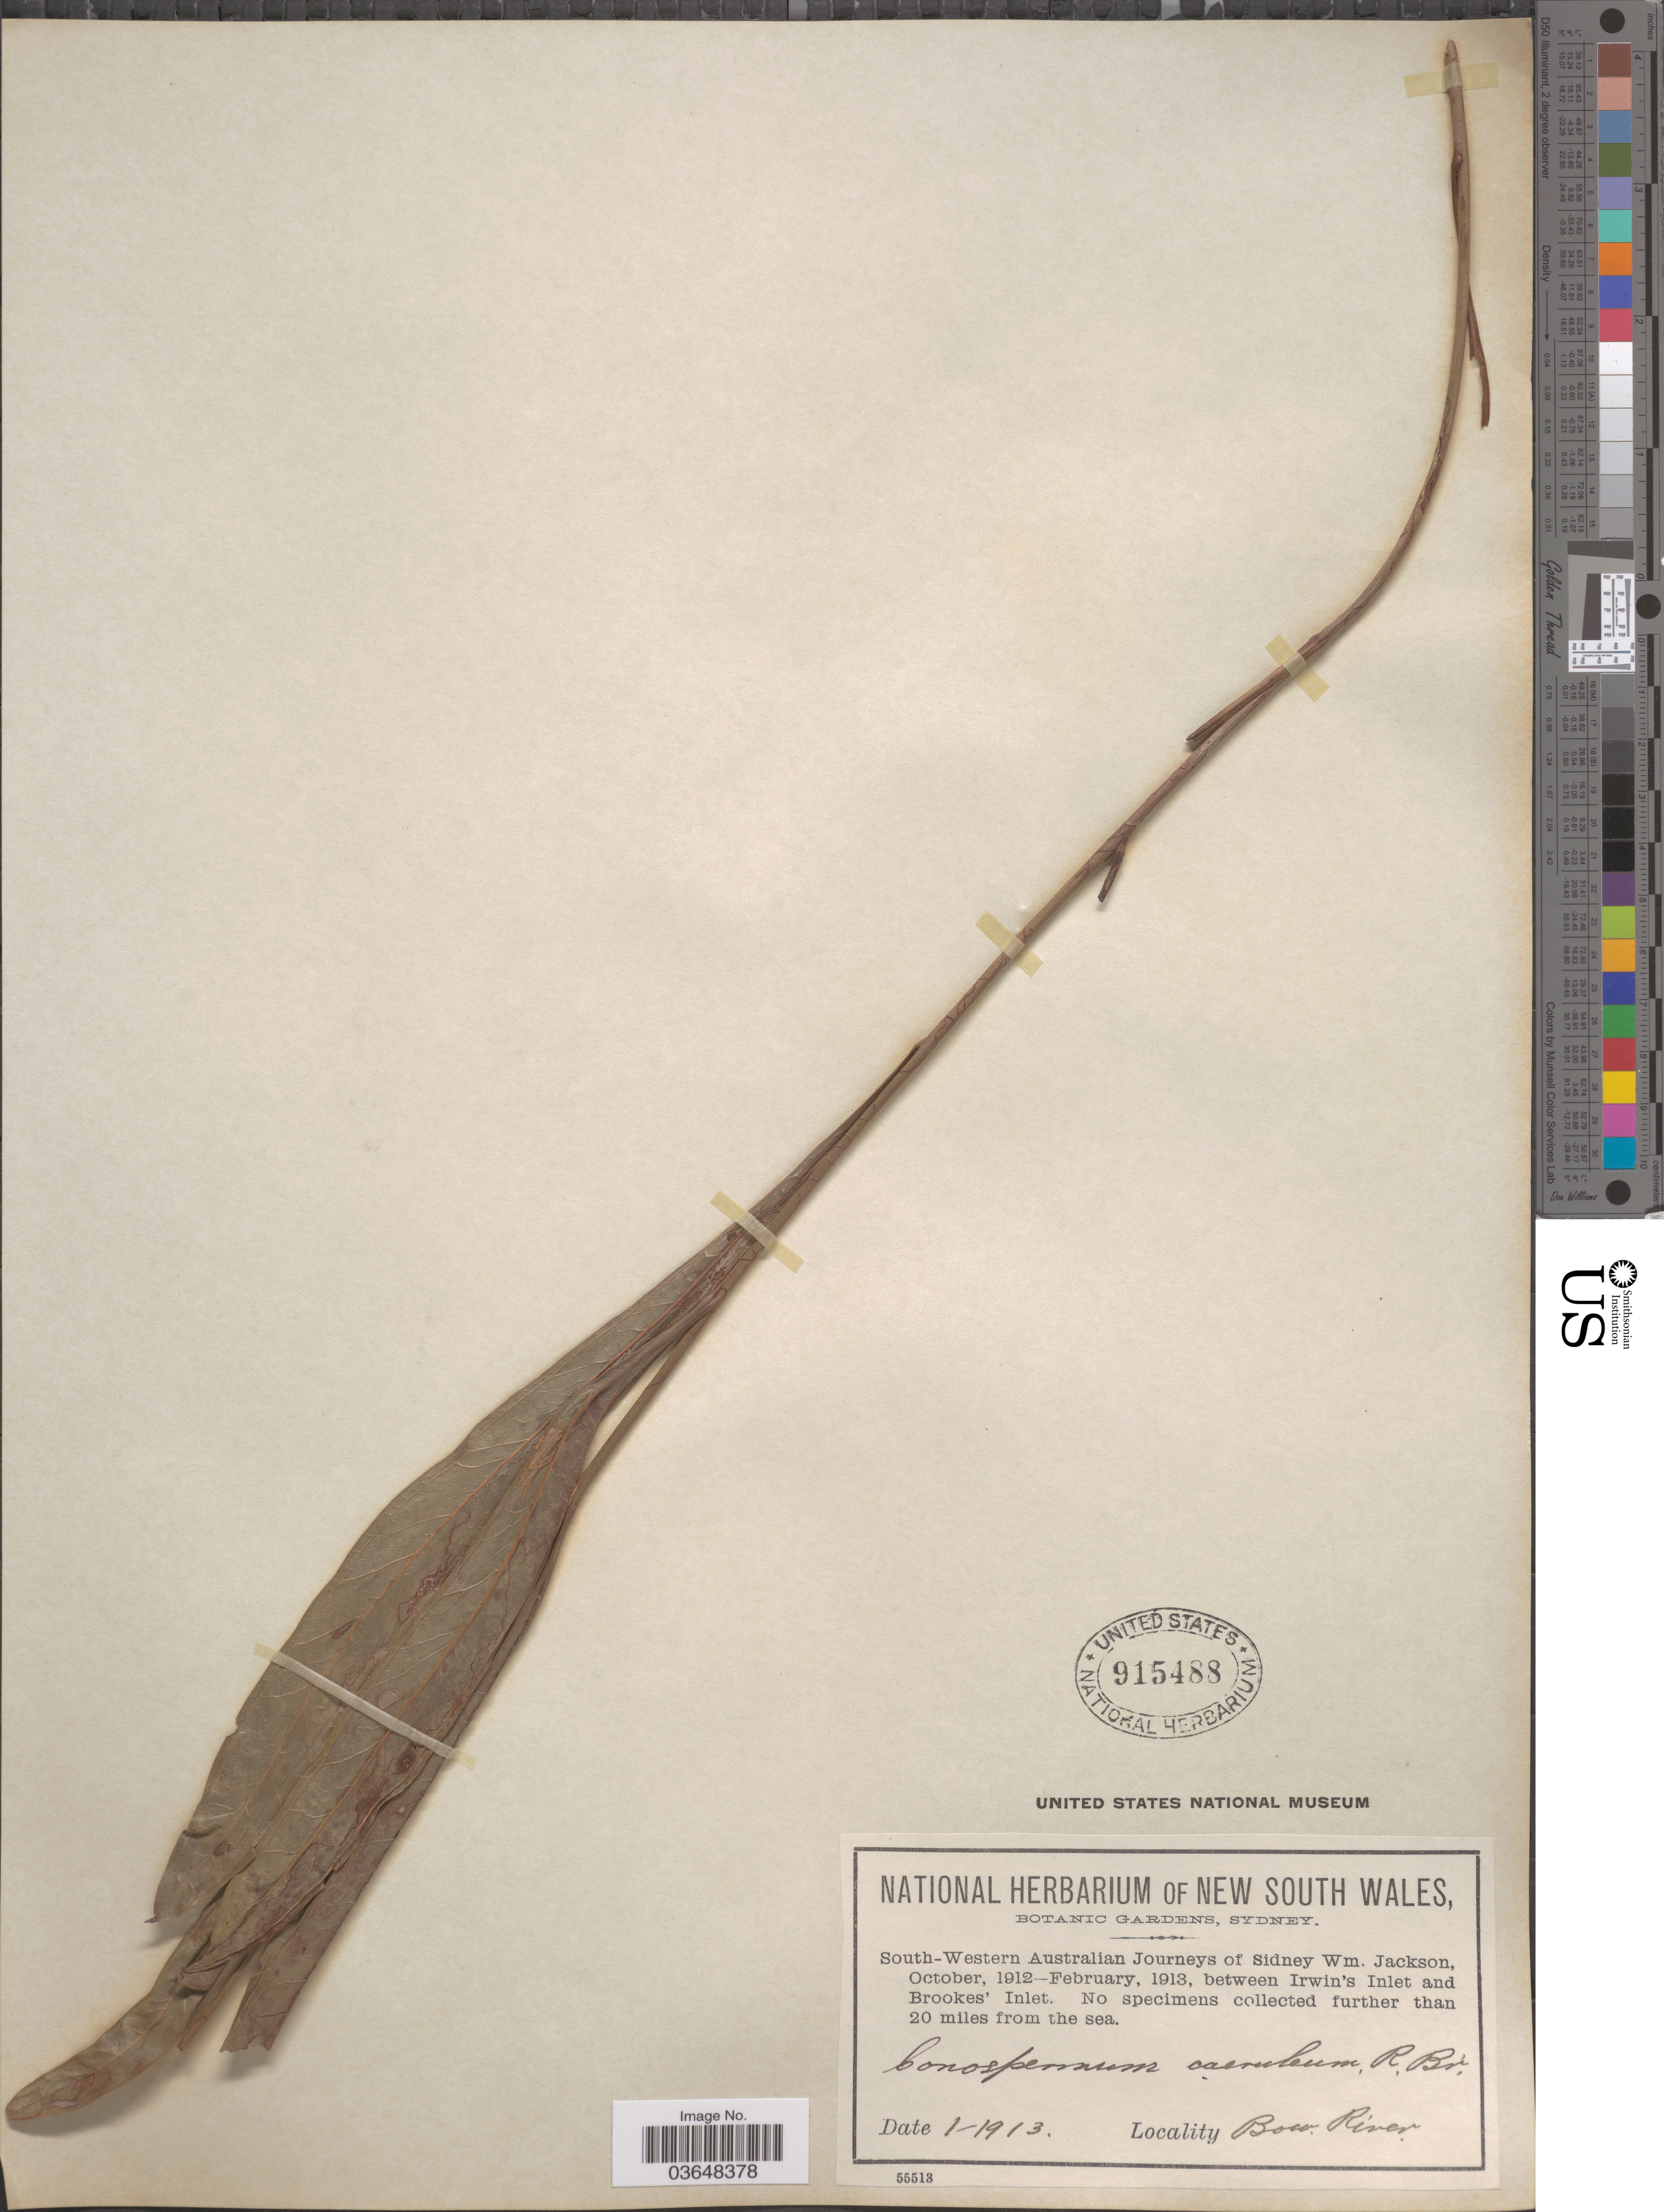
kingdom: Plantae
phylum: Tracheophyta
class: Magnoliopsida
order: Proteales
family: Proteaceae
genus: Conospermum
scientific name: Conospermum caeruleum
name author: R. Br.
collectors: Jackson, S. W.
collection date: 1913-01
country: Australia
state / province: Western Australia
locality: South-Western Australia, between Irwin's Inlet and Brookes' Inlet. Bow River.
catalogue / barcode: US 915488